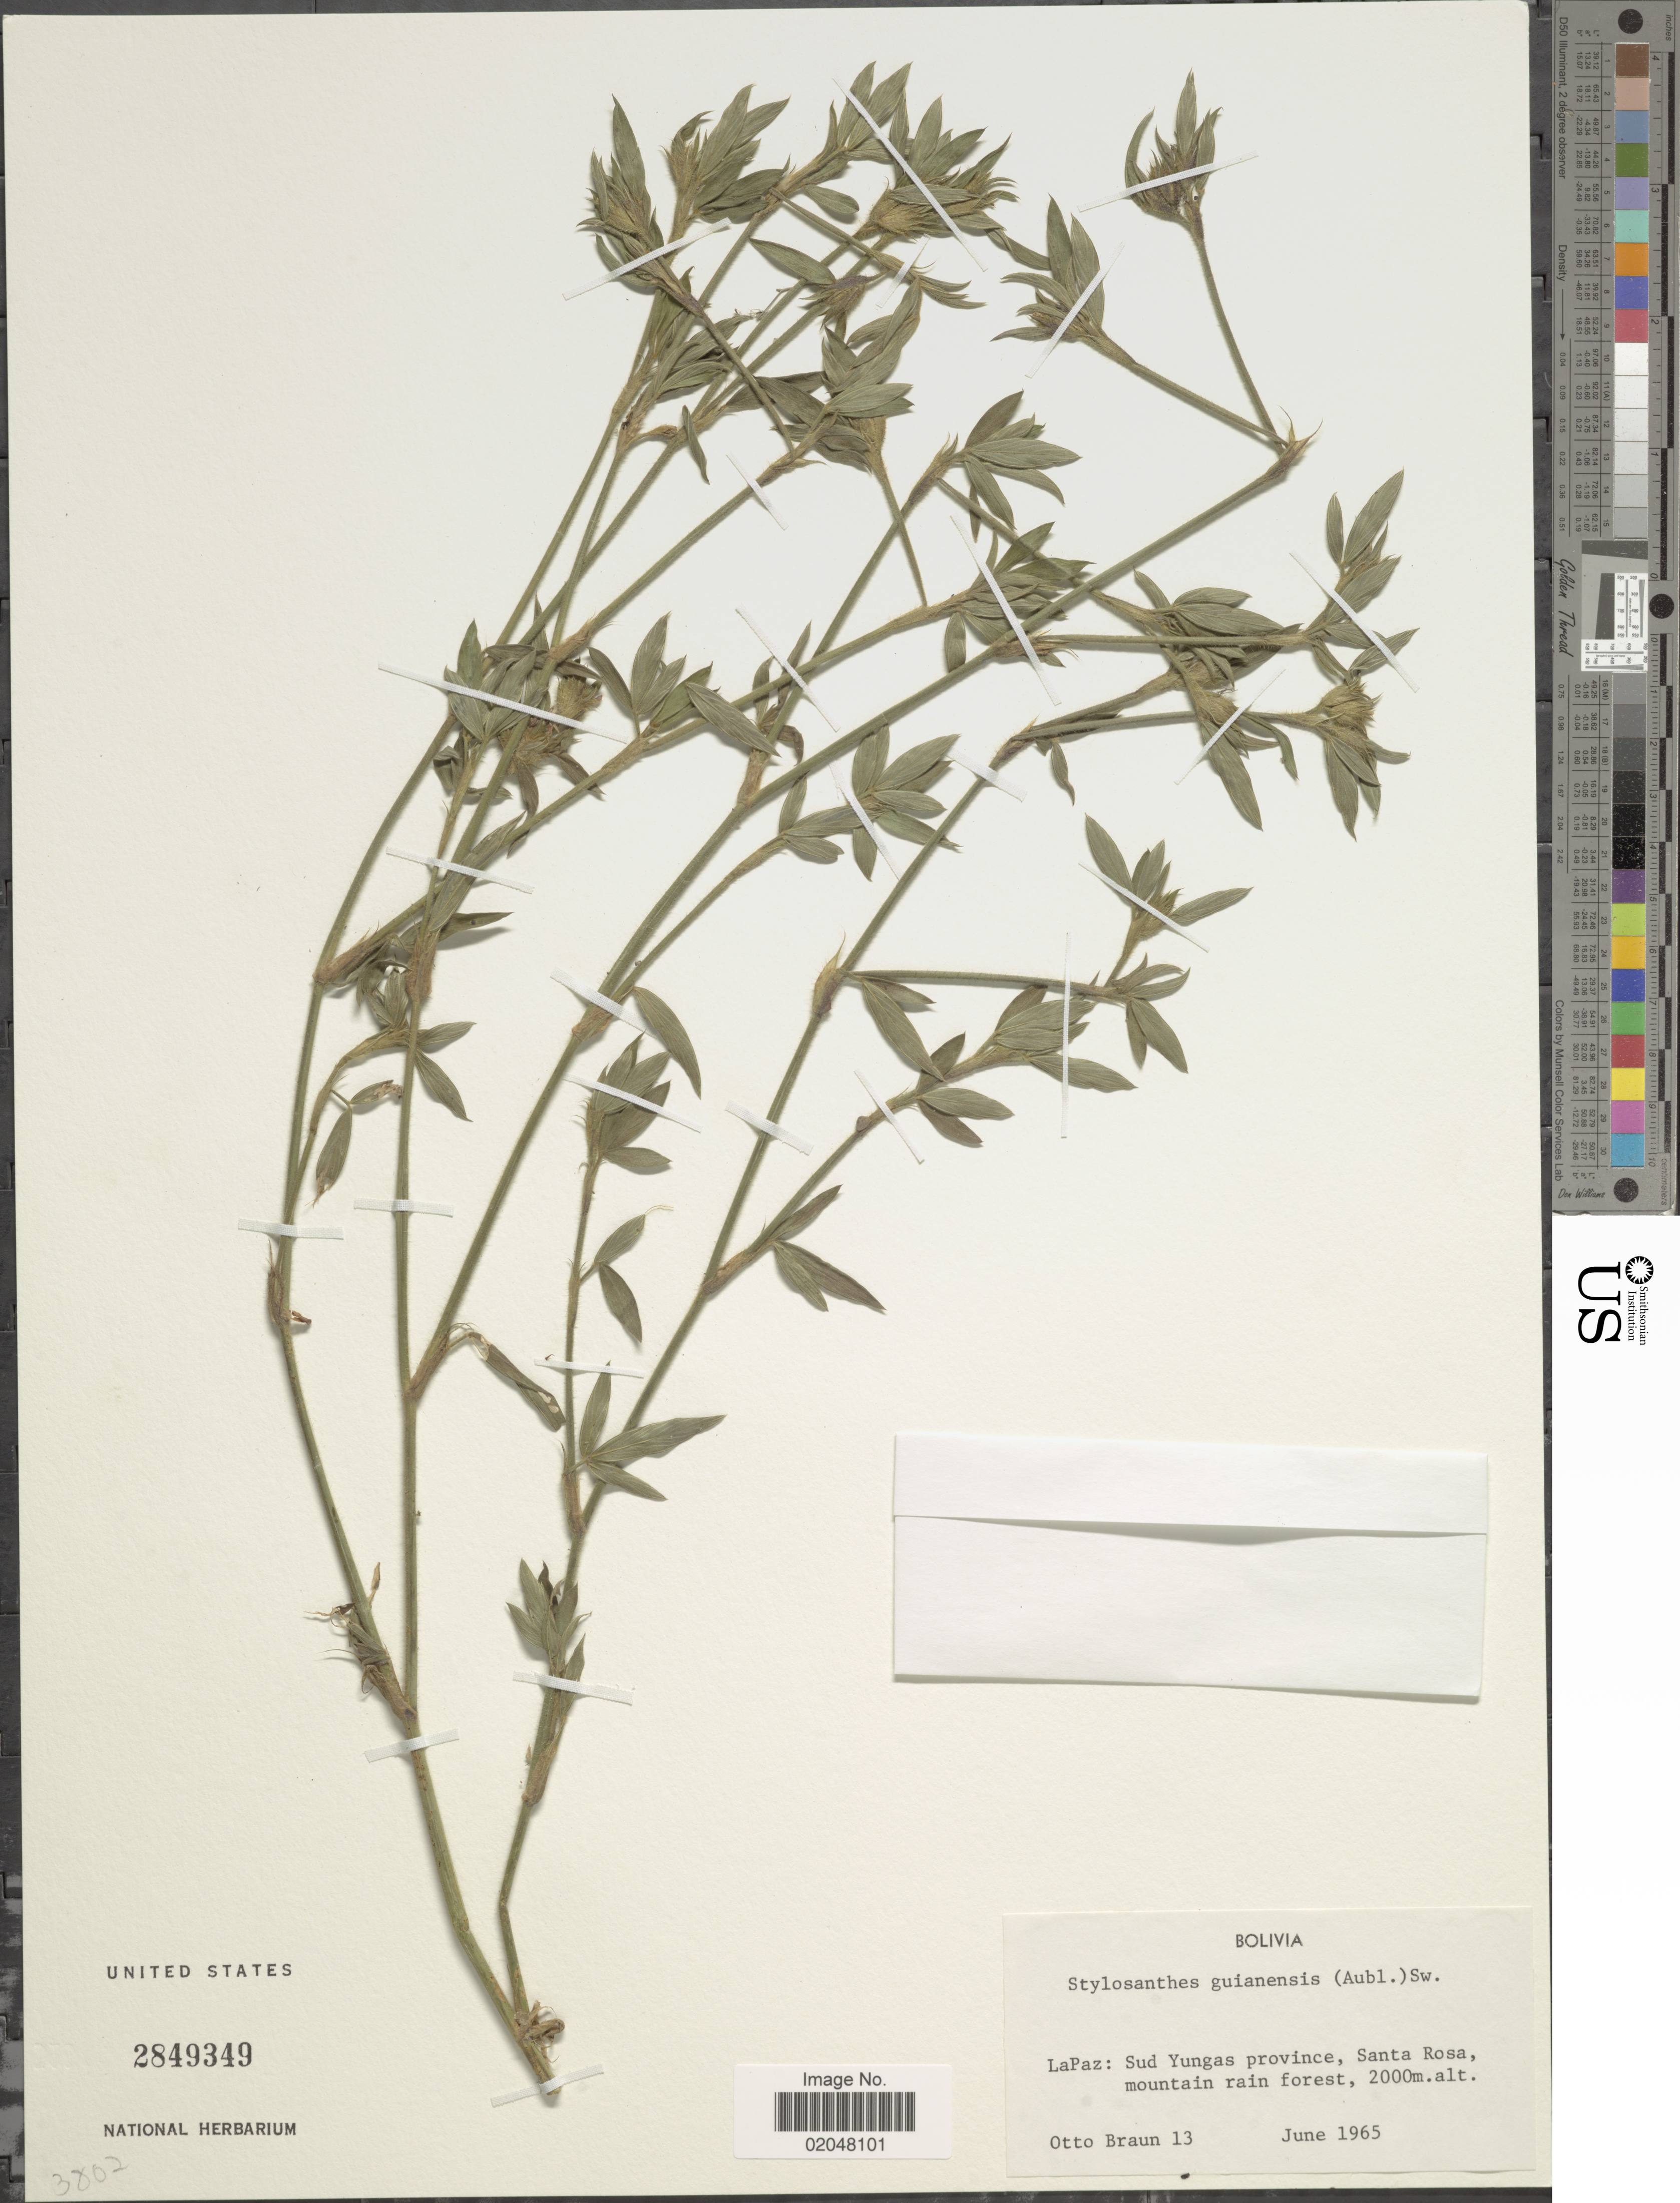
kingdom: Plantae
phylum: Tracheophyta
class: Magnoliopsida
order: Fabales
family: Fabaceae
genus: Stylosanthes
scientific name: Stylosanthes guianensis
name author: (Aubl.) Sw.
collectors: O. Braun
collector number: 13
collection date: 1965-06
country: Bolivia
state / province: La Paz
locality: Sud Yungas province, Santa Rosa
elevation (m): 2000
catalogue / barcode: US 2849349